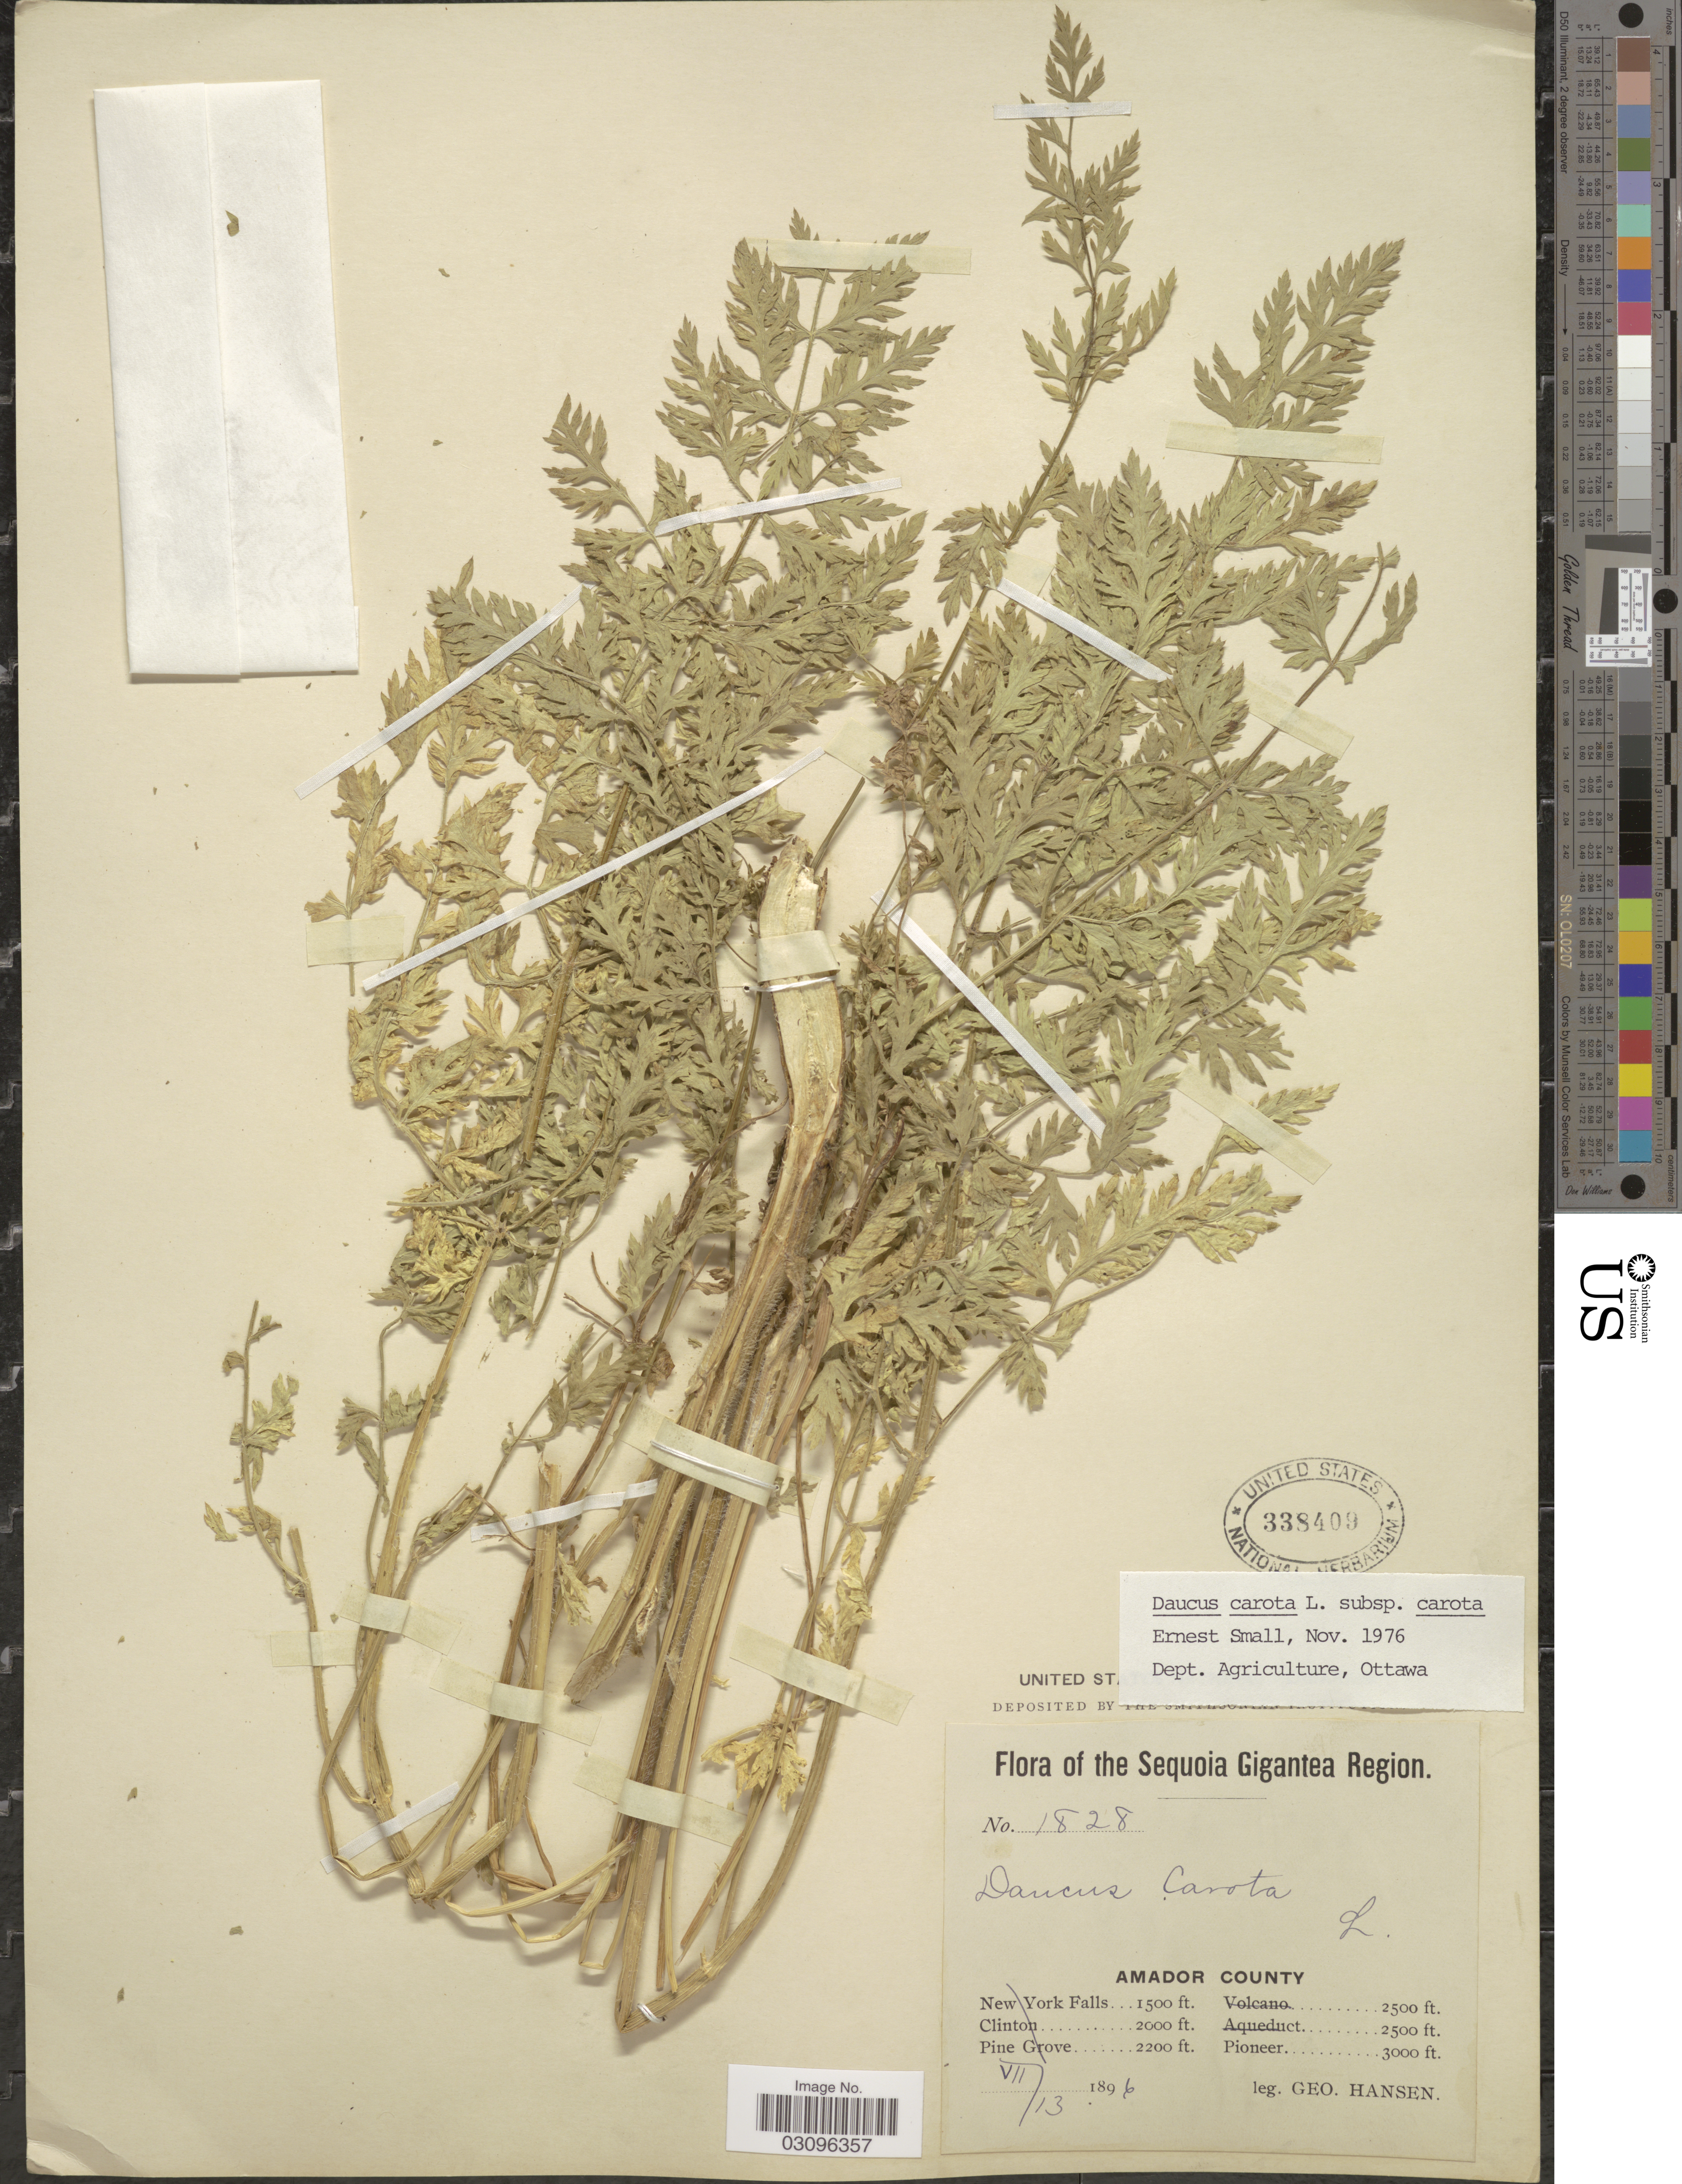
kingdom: Plantae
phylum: Tracheophyta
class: Magnoliopsida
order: Apiales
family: Apiaceae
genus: Daucus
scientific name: Daucus carota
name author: L.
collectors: G. Hansen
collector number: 1828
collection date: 1896-07-13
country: United States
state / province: California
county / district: Amador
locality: Sequoia Gigantea Region. Amador County. Pioneer.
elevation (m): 914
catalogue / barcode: US 338409